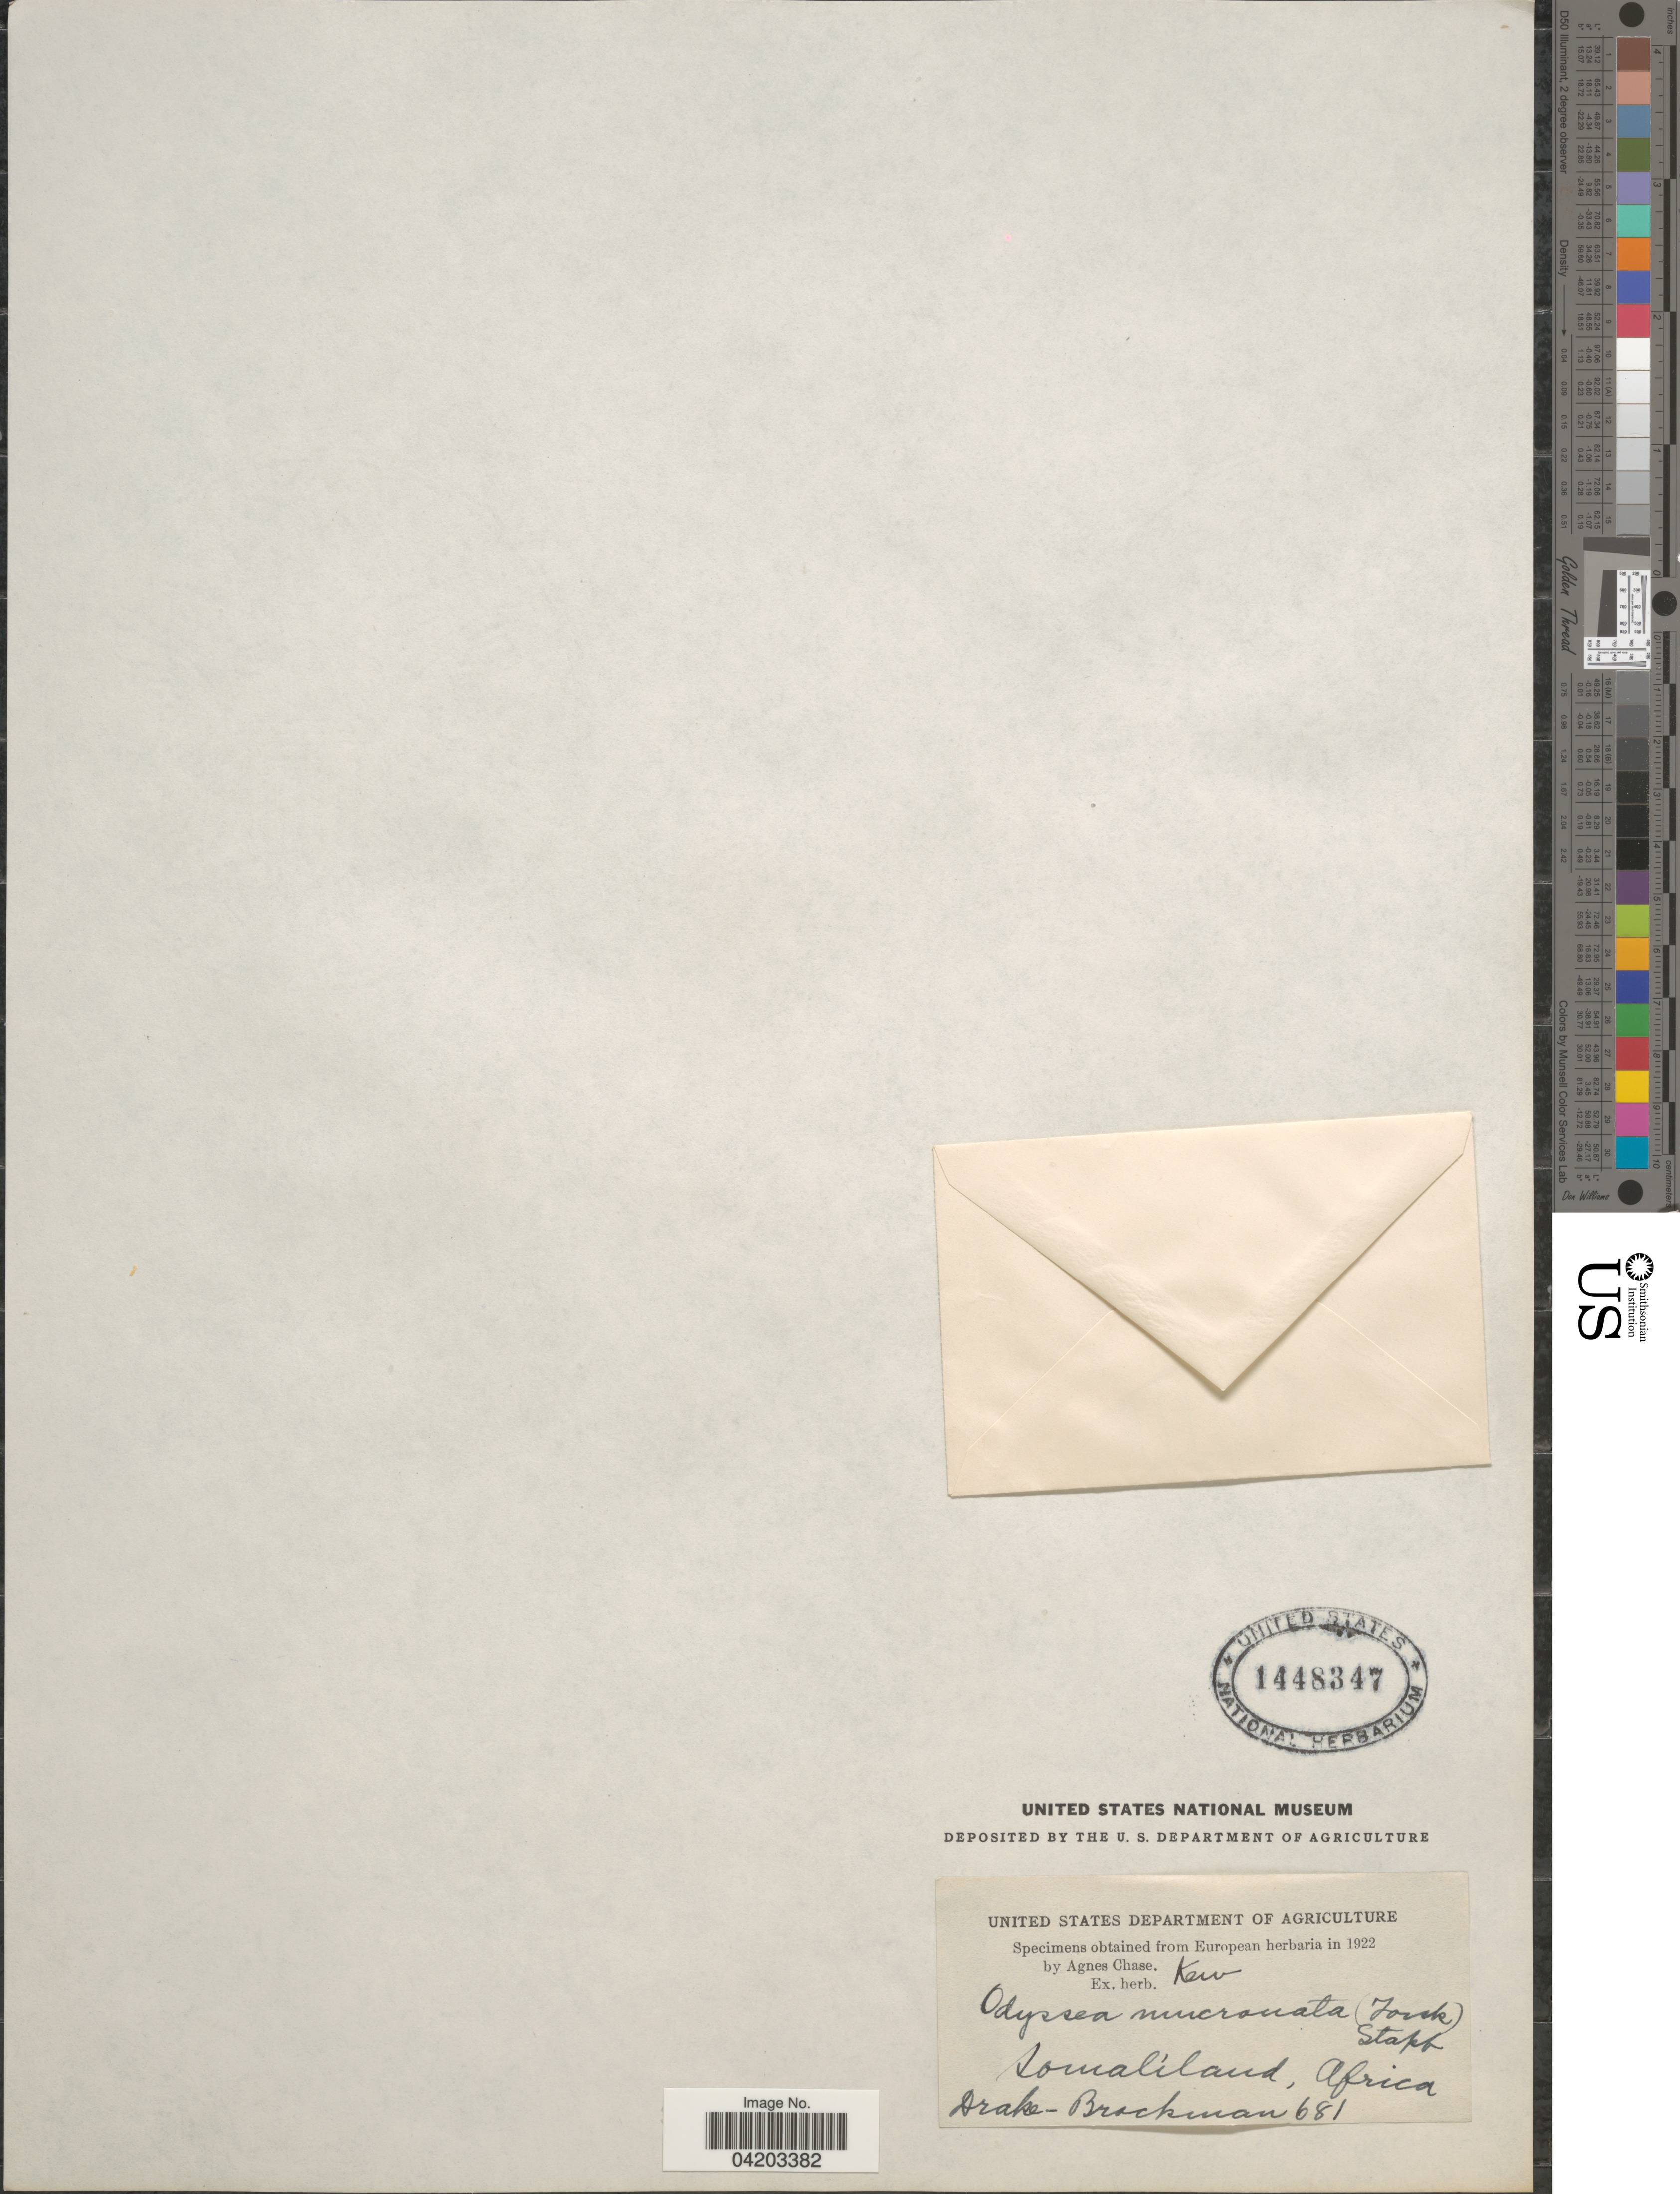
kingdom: Plantae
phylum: Tracheophyta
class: Liliopsida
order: Poales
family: Poaceae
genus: Zaqiqah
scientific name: Zaqiqah mucronata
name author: (P.M. Peterson & Romasch.) Forssk.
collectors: R. Drake-Brockman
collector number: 681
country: Somalia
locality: Somaliland, Africa.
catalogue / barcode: US 1448347